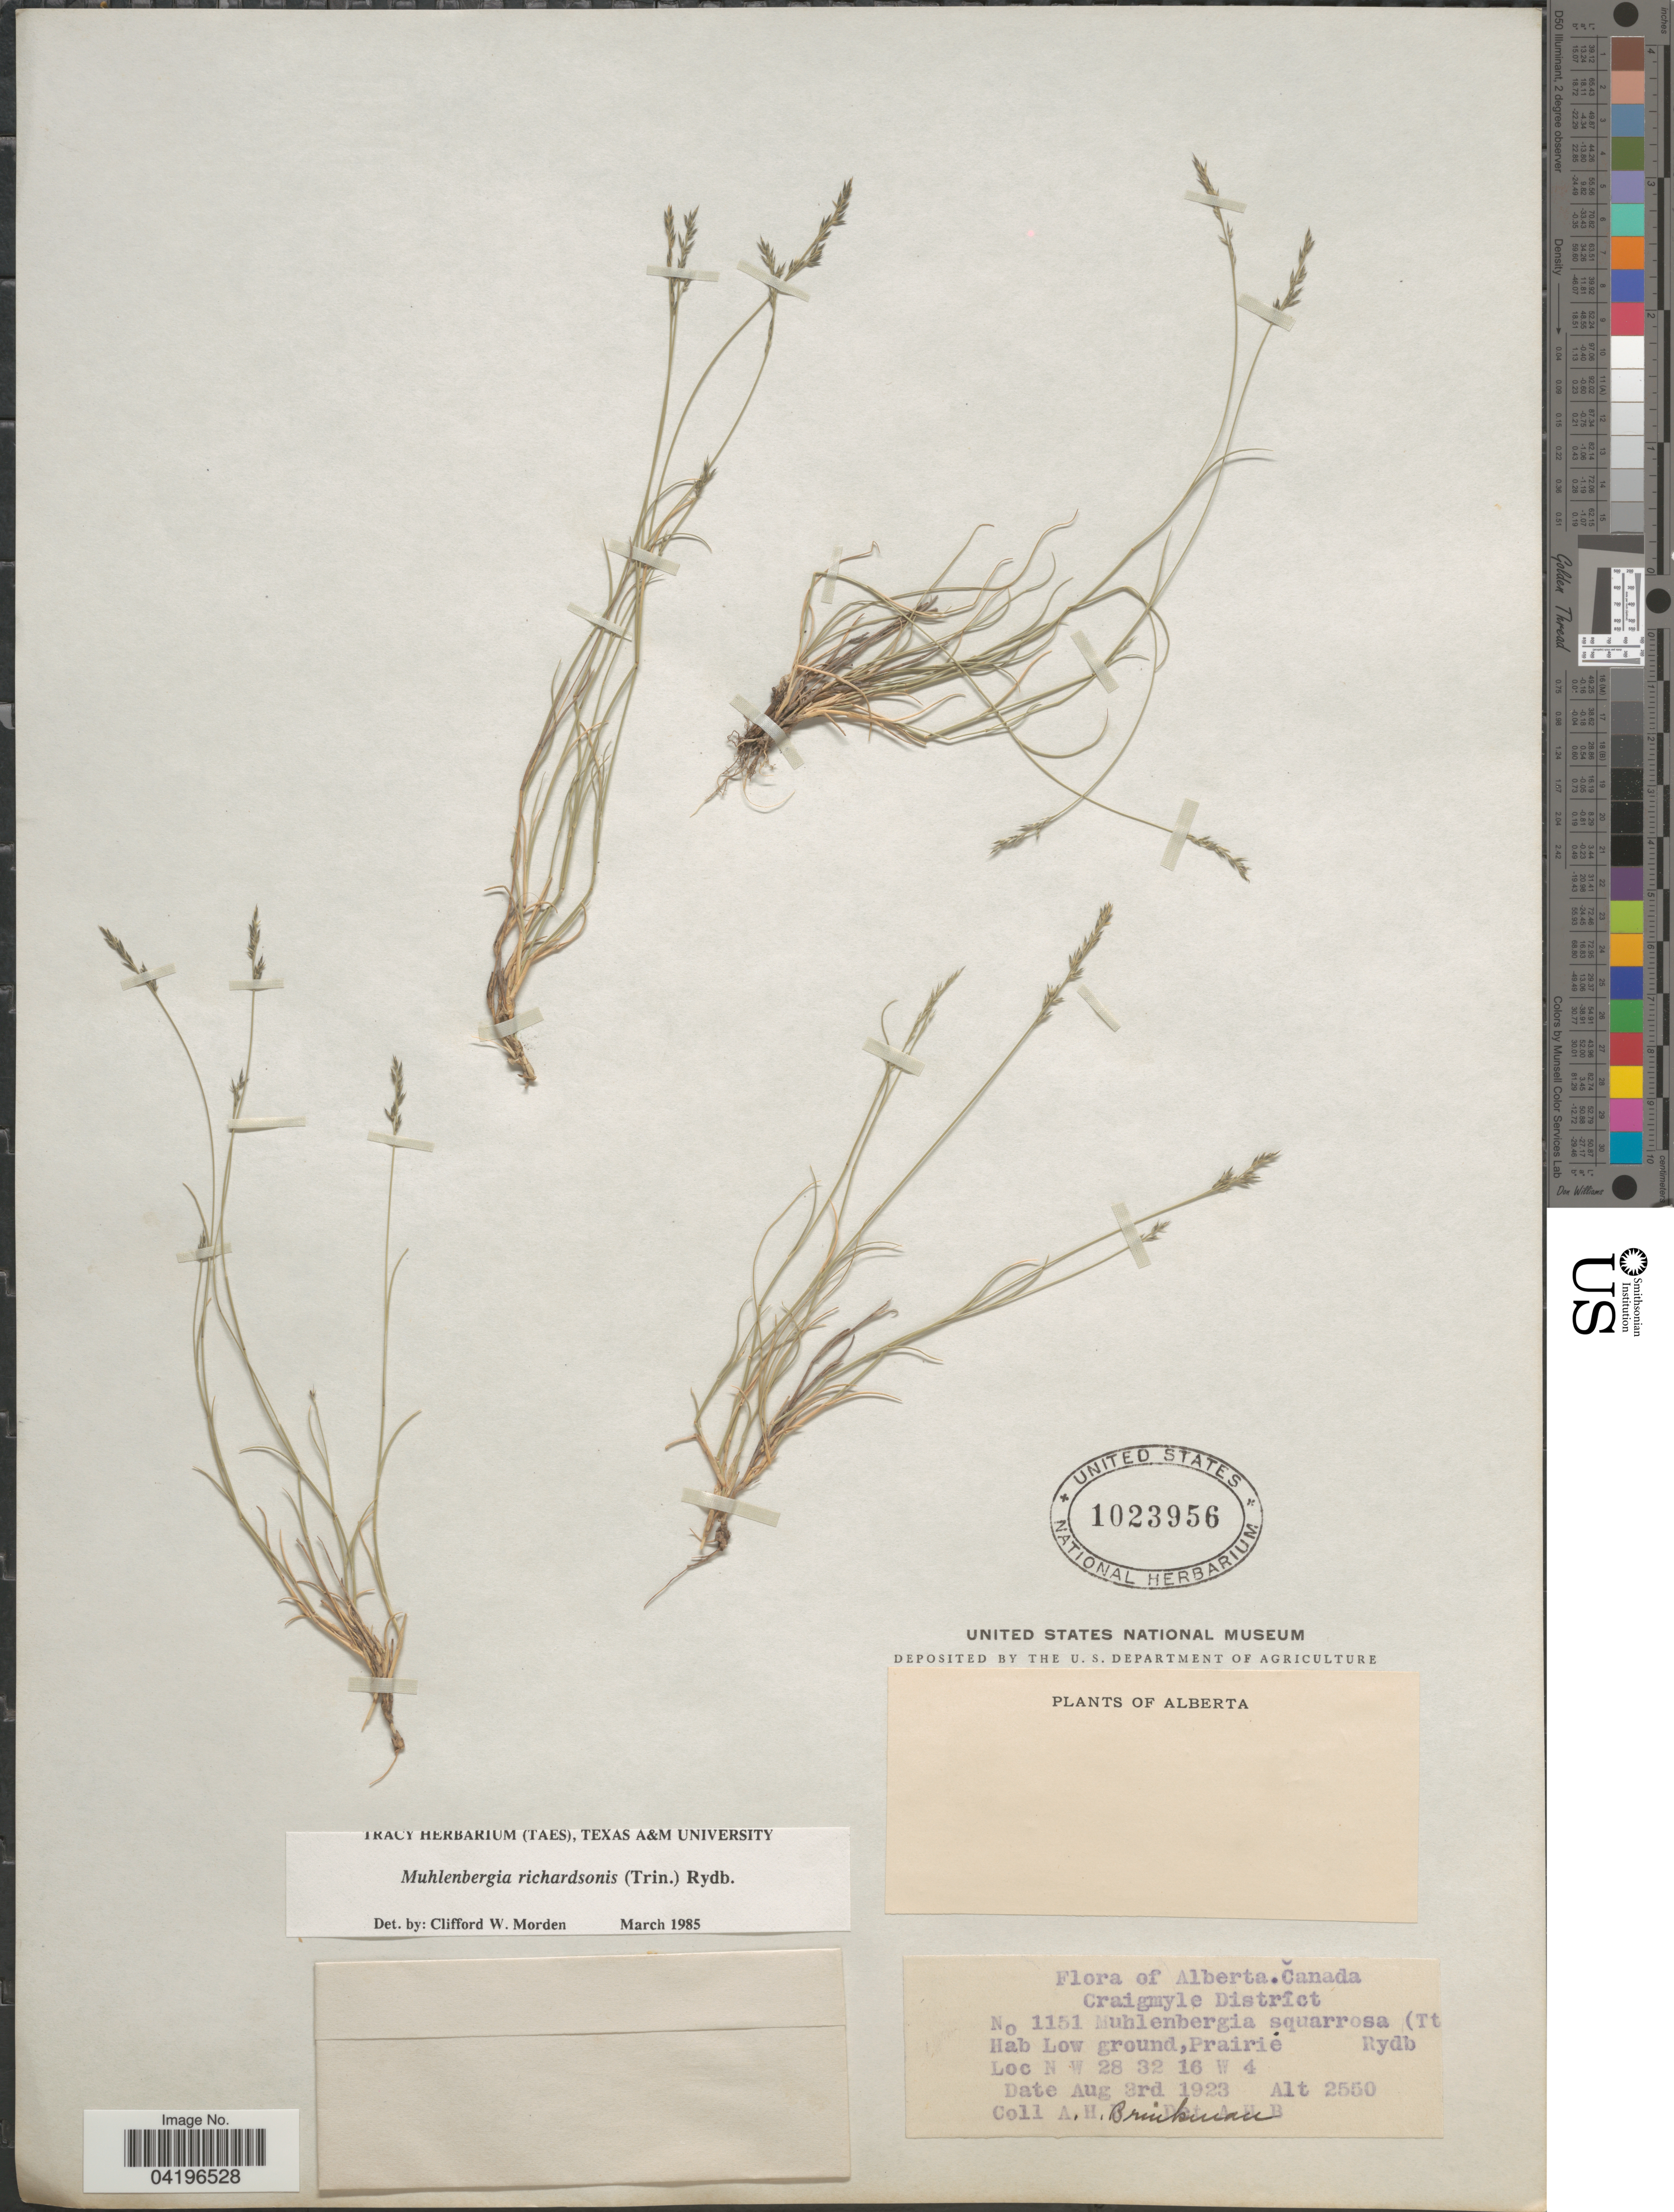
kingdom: Plantae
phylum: Tracheophyta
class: Liliopsida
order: Poales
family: Poaceae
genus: Muhlenbergia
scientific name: Muhlenbergia richardsonis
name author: (Trin.) Rydb.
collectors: A. Brinkman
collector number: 1151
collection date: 1923-08-03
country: Canada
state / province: Alberta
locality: Craigmyle District. N W 28 32 16 W 4.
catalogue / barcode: US 1023956